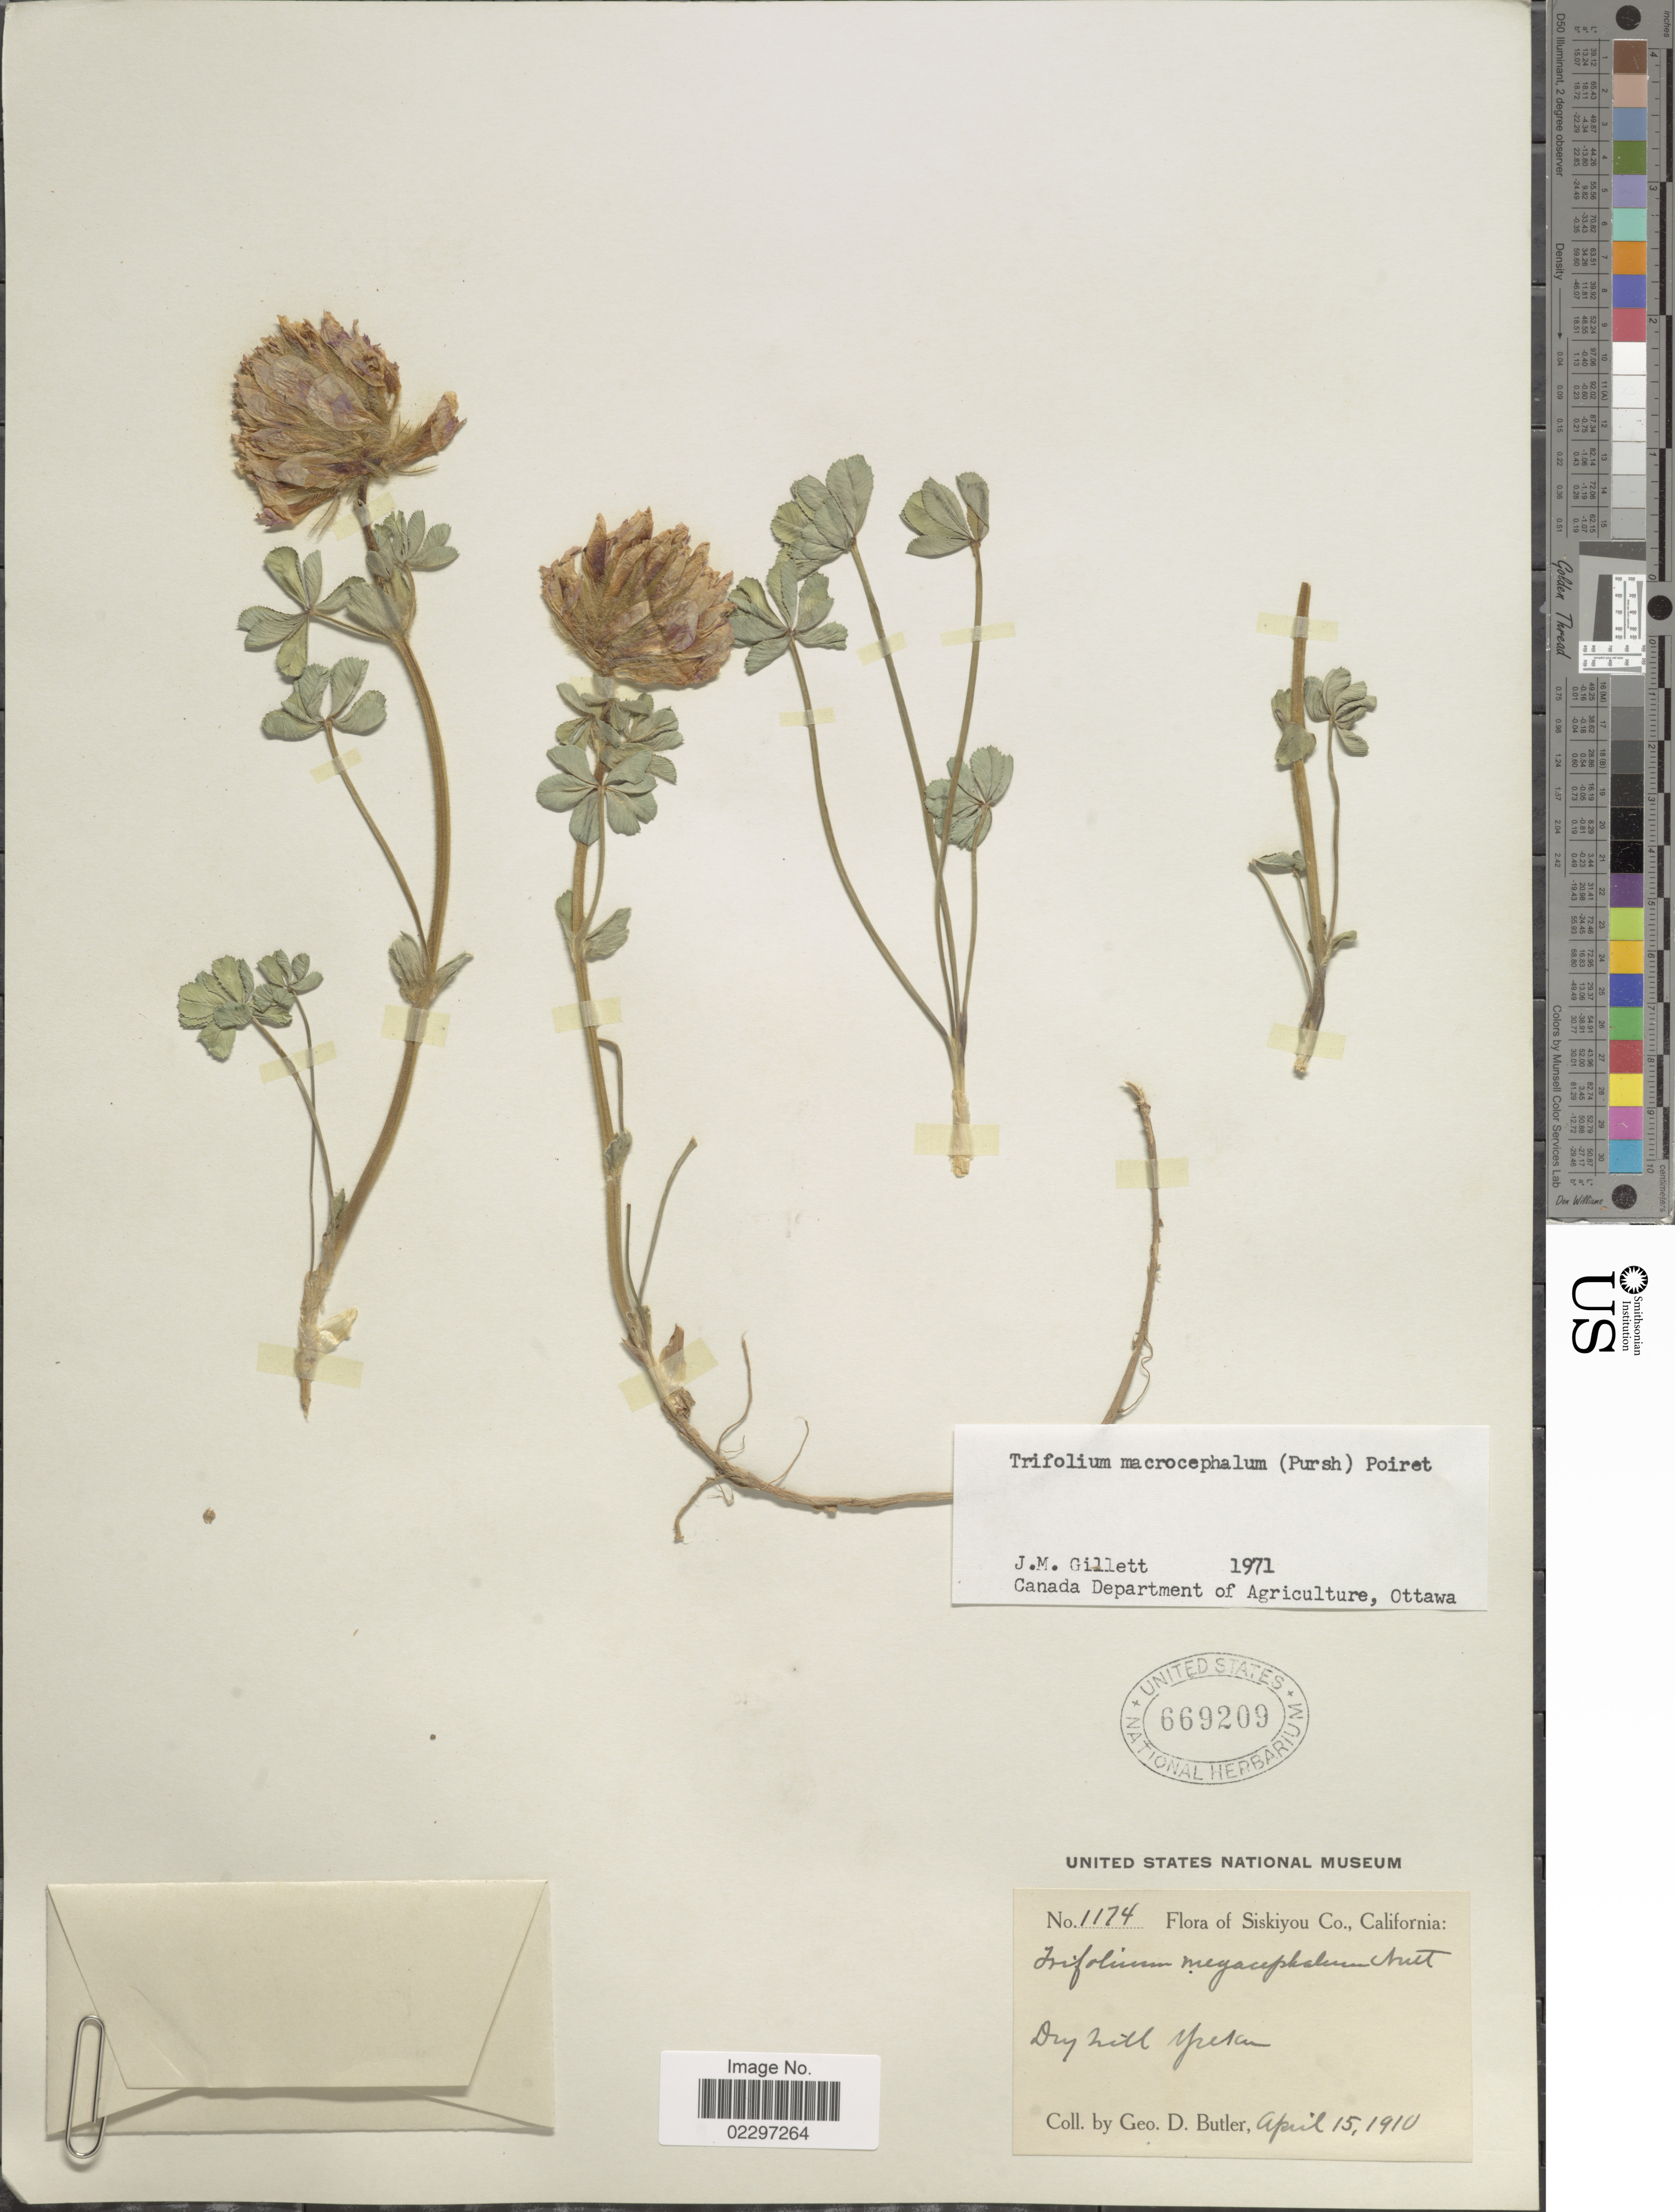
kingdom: Plantae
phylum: Tracheophyta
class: Magnoliopsida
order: Fabales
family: Fabaceae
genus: Trifolium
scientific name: Trifolium macrocephalum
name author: (Pursh) Poir.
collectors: G. D. Butler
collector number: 1174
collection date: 1910-04-15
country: United States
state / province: California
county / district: Siskiyou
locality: Siskiyou Co. Dry hill Yreka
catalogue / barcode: US 669209